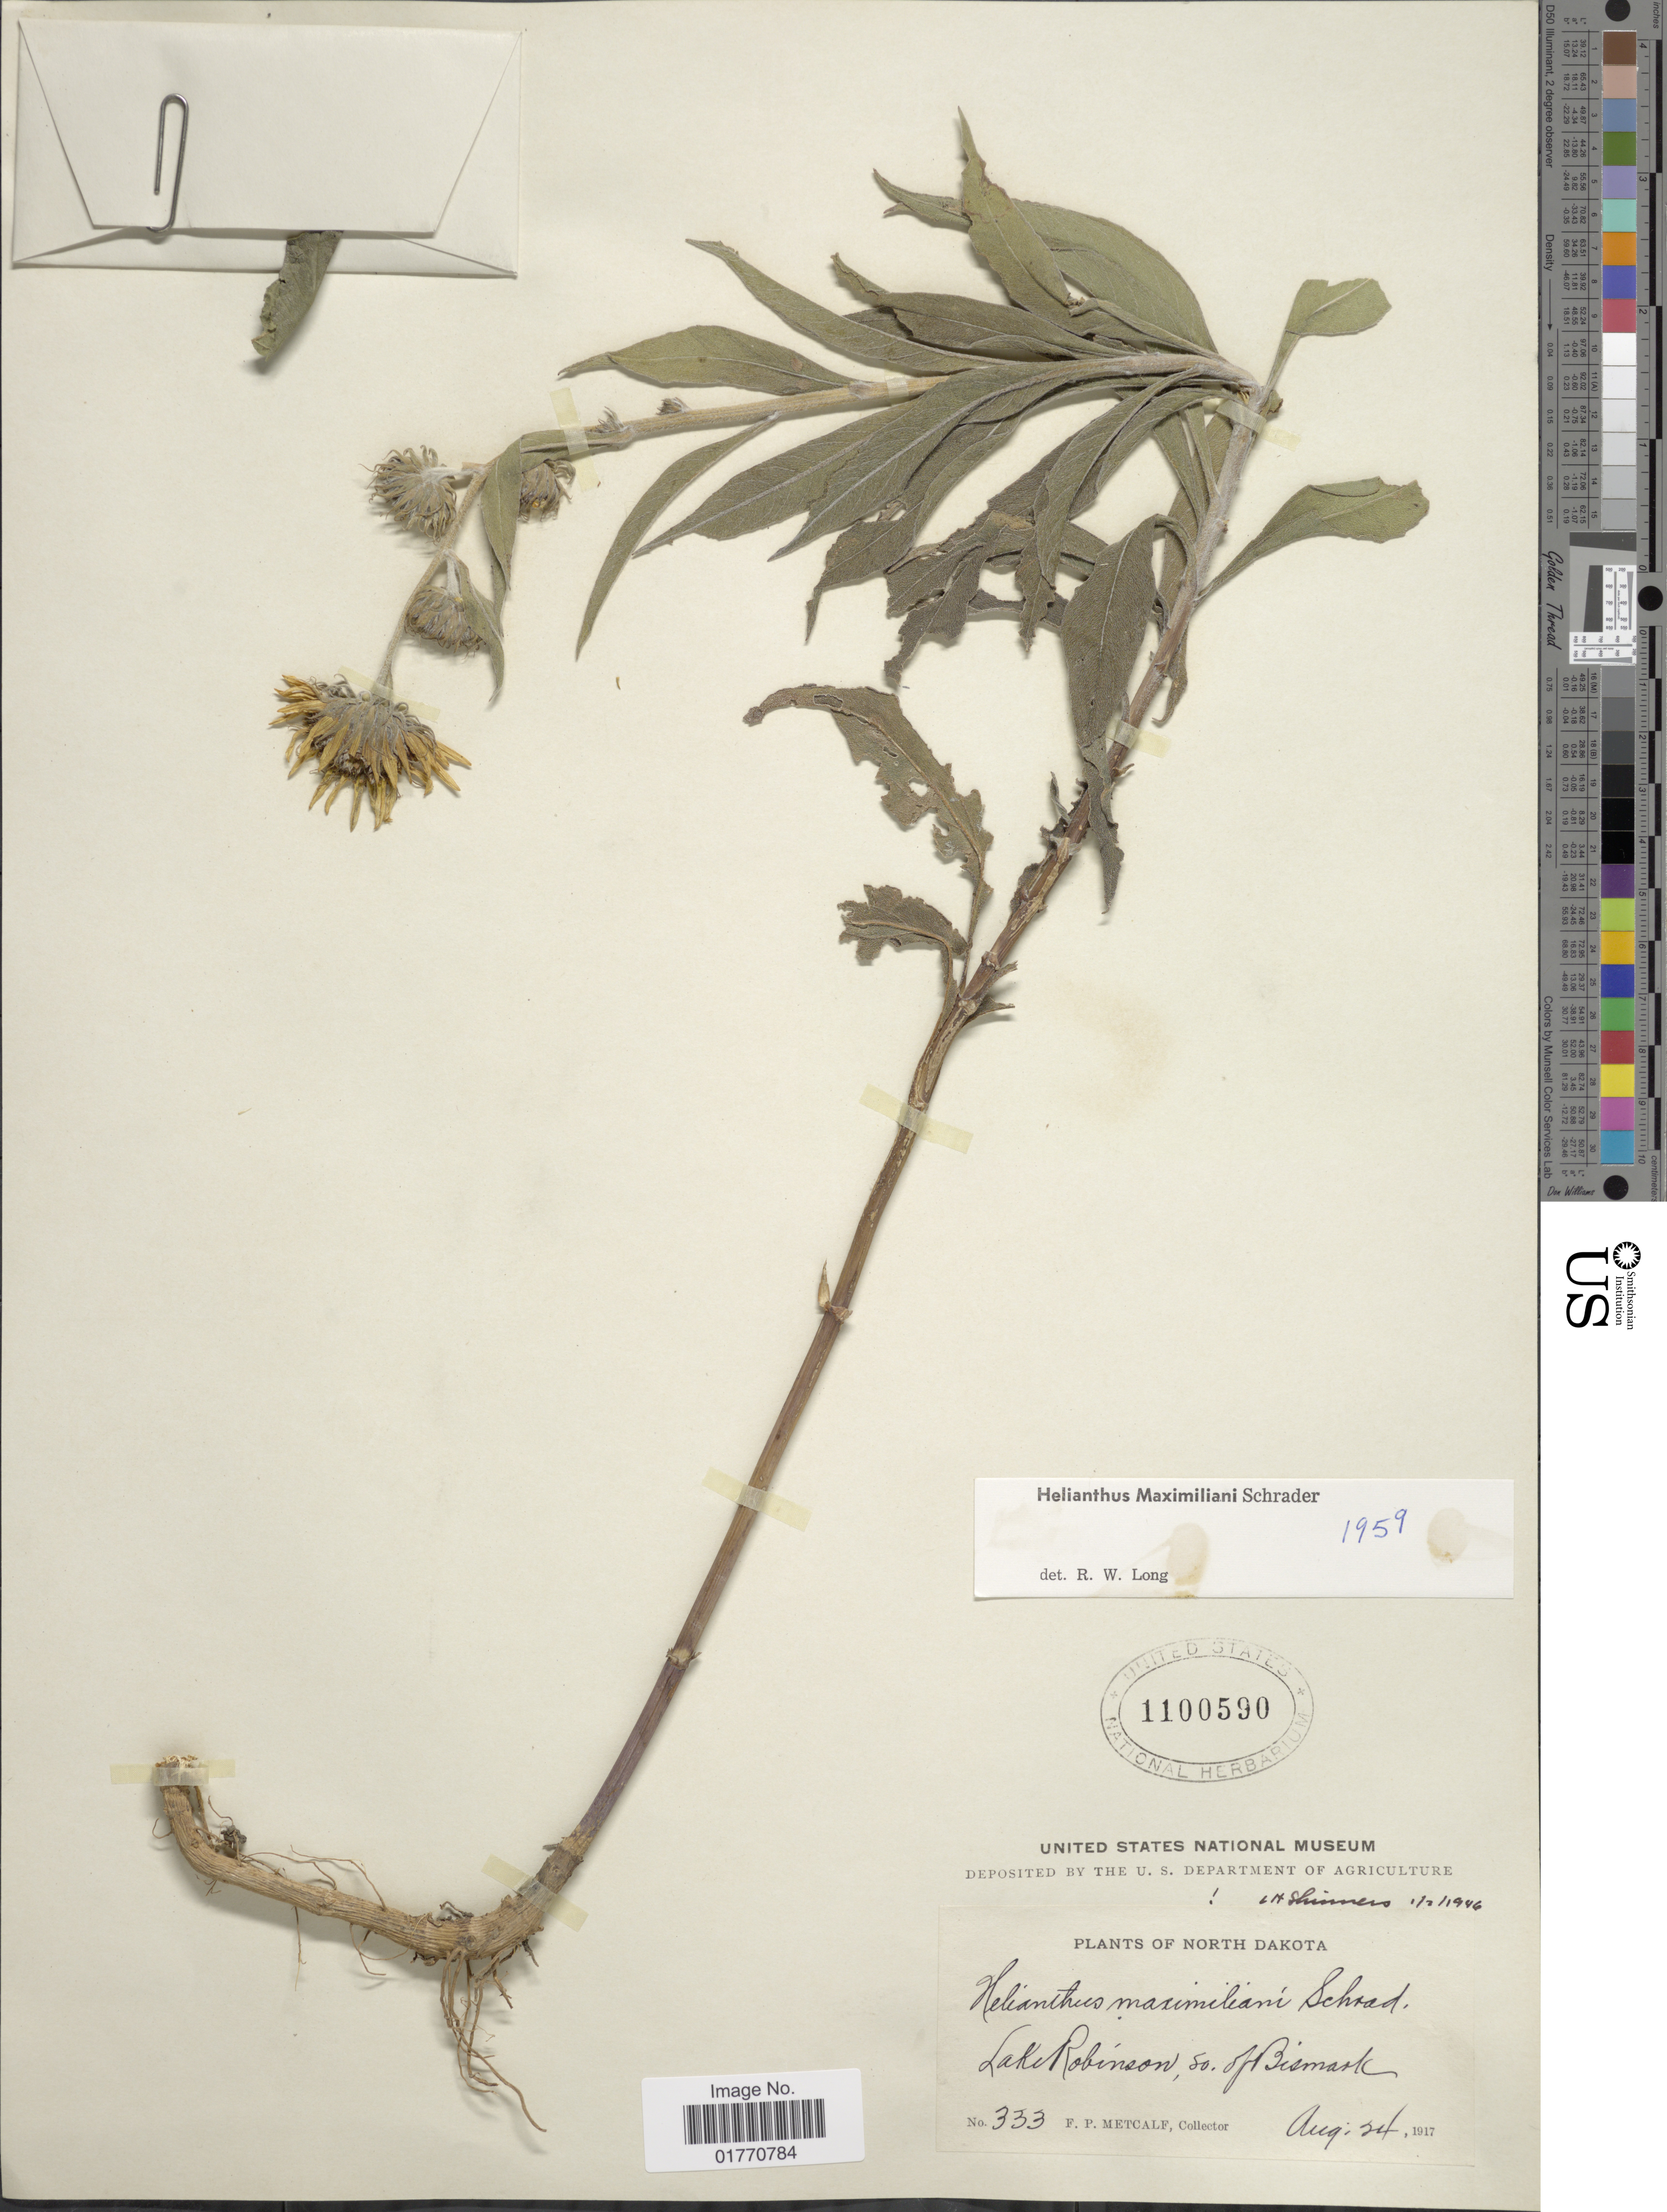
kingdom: Plantae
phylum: Tracheophyta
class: Magnoliopsida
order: Asterales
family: Asteraceae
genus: Helianthus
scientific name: Helianthus maximiliani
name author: Schrad.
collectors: F. Metcalf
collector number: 333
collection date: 1917-08-24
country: United States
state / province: North Dakota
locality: Lake Robinson, so. of Bismark.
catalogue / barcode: US 1100590